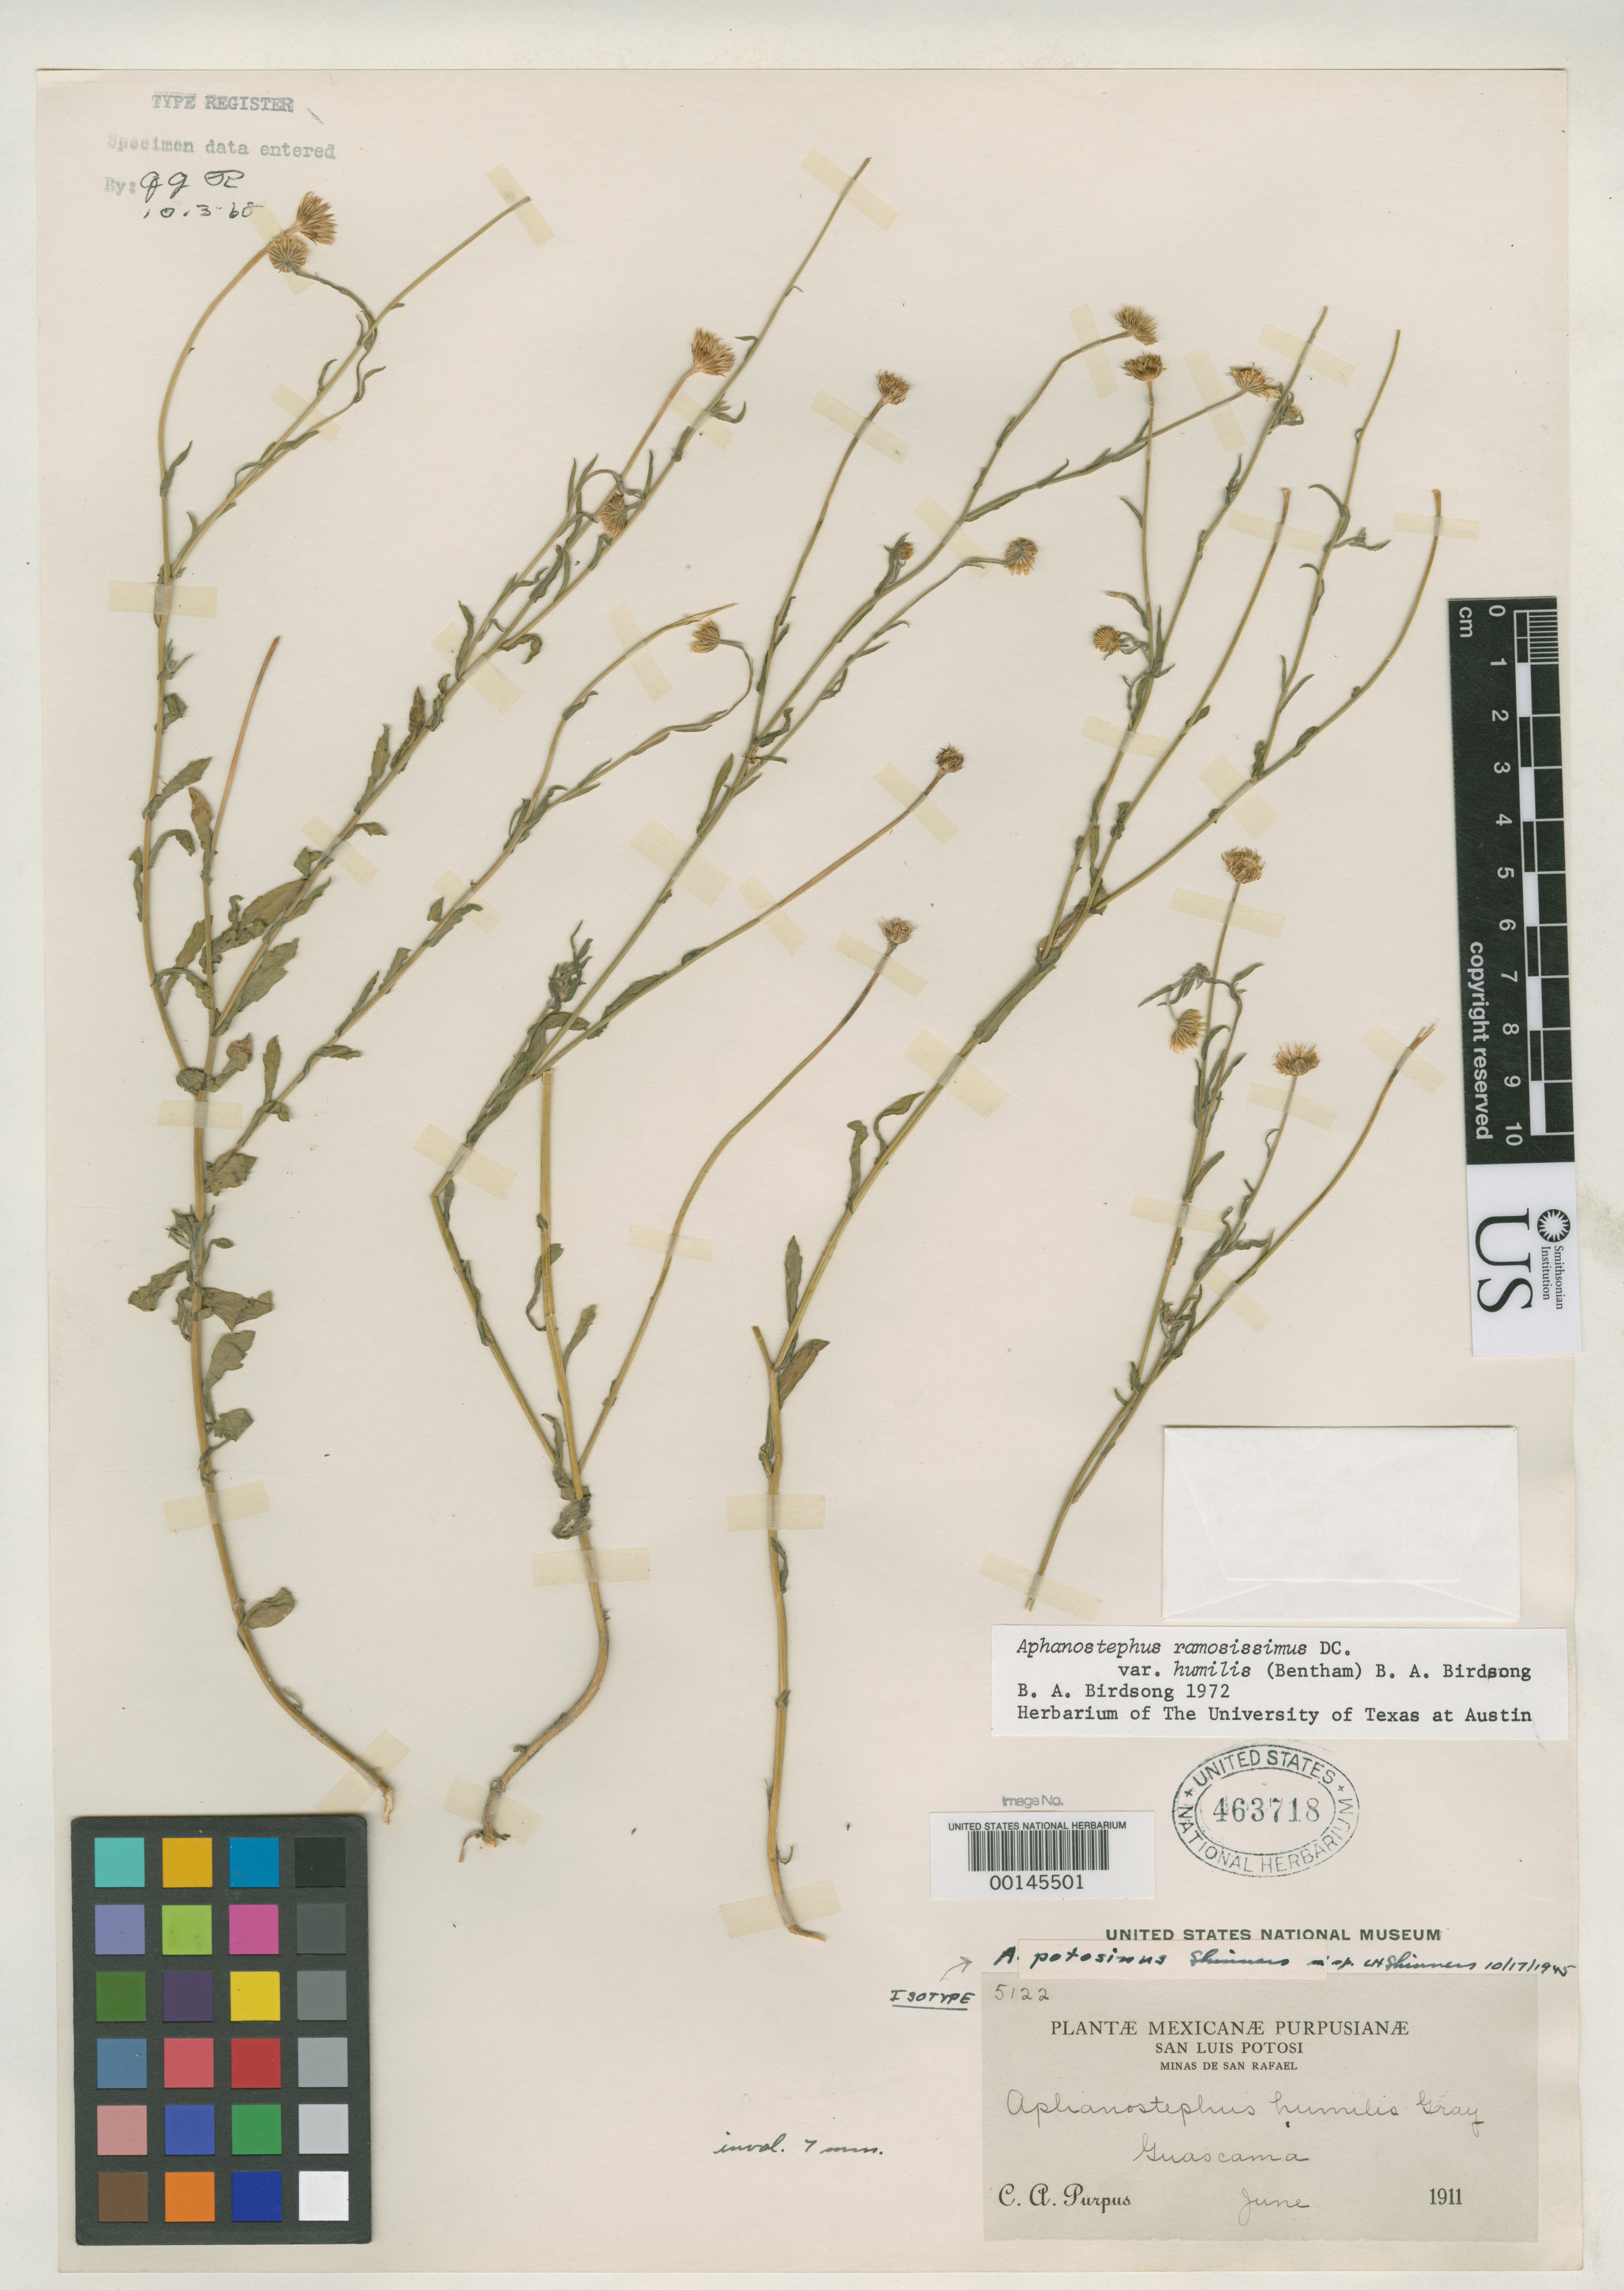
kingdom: Plantae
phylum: Tracheophyta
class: Magnoliopsida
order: Asterales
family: Asteraceae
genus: Aphanostephus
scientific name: Aphanostephus potosinus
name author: Shinners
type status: Isotype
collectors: C. A. Purpus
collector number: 5122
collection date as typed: Jun 1911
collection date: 1911-06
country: Mexico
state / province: San Luis Potosi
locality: Guascama, Minas de San Rafael.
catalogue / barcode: US 463718